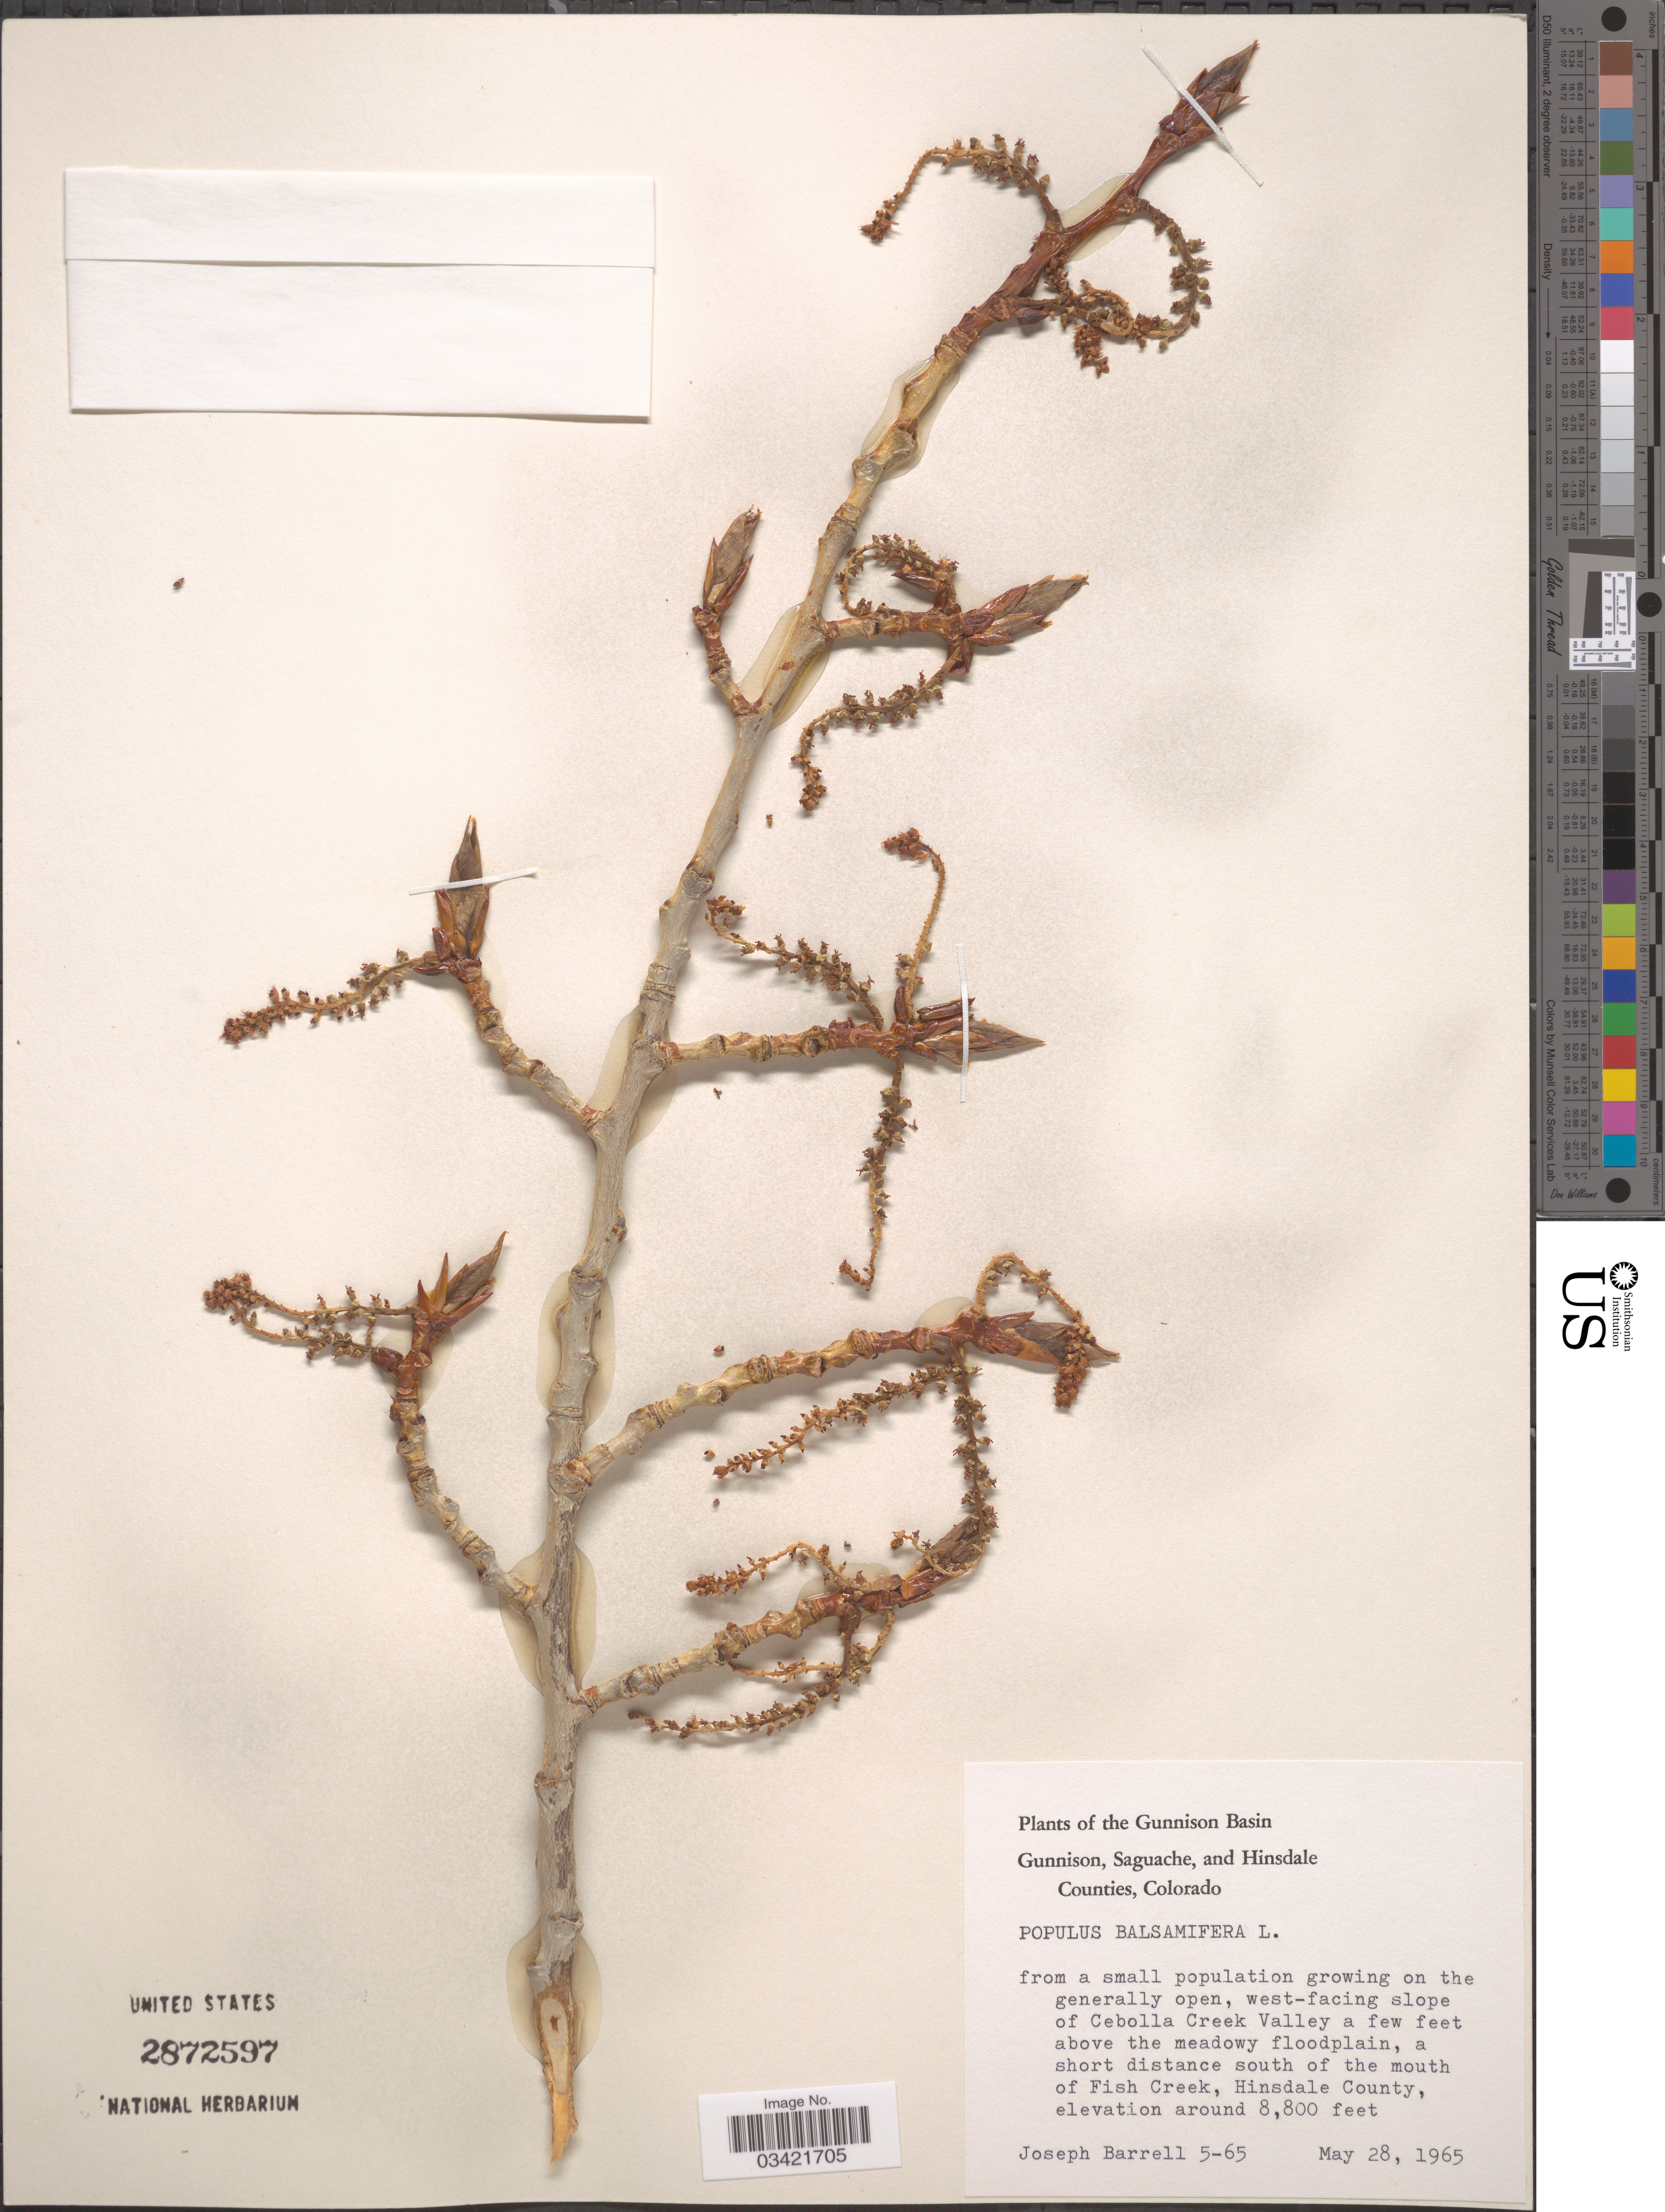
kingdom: Plantae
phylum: Tracheophyta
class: Magnoliopsida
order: Malpighiales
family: Salicaceae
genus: Populus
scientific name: Populus balsamifera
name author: L.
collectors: J. Barrell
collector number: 5-65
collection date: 1965-05-28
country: United States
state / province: Colorado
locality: The Gunnison Basin. From a small population growing on the generally open, west-facing slope of Cebolla Creek Valley a few feet above the meadow floodplain, a short distance south of the mouth of Fish Creek, Hinsdale County.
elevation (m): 2682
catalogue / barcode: US 2872597